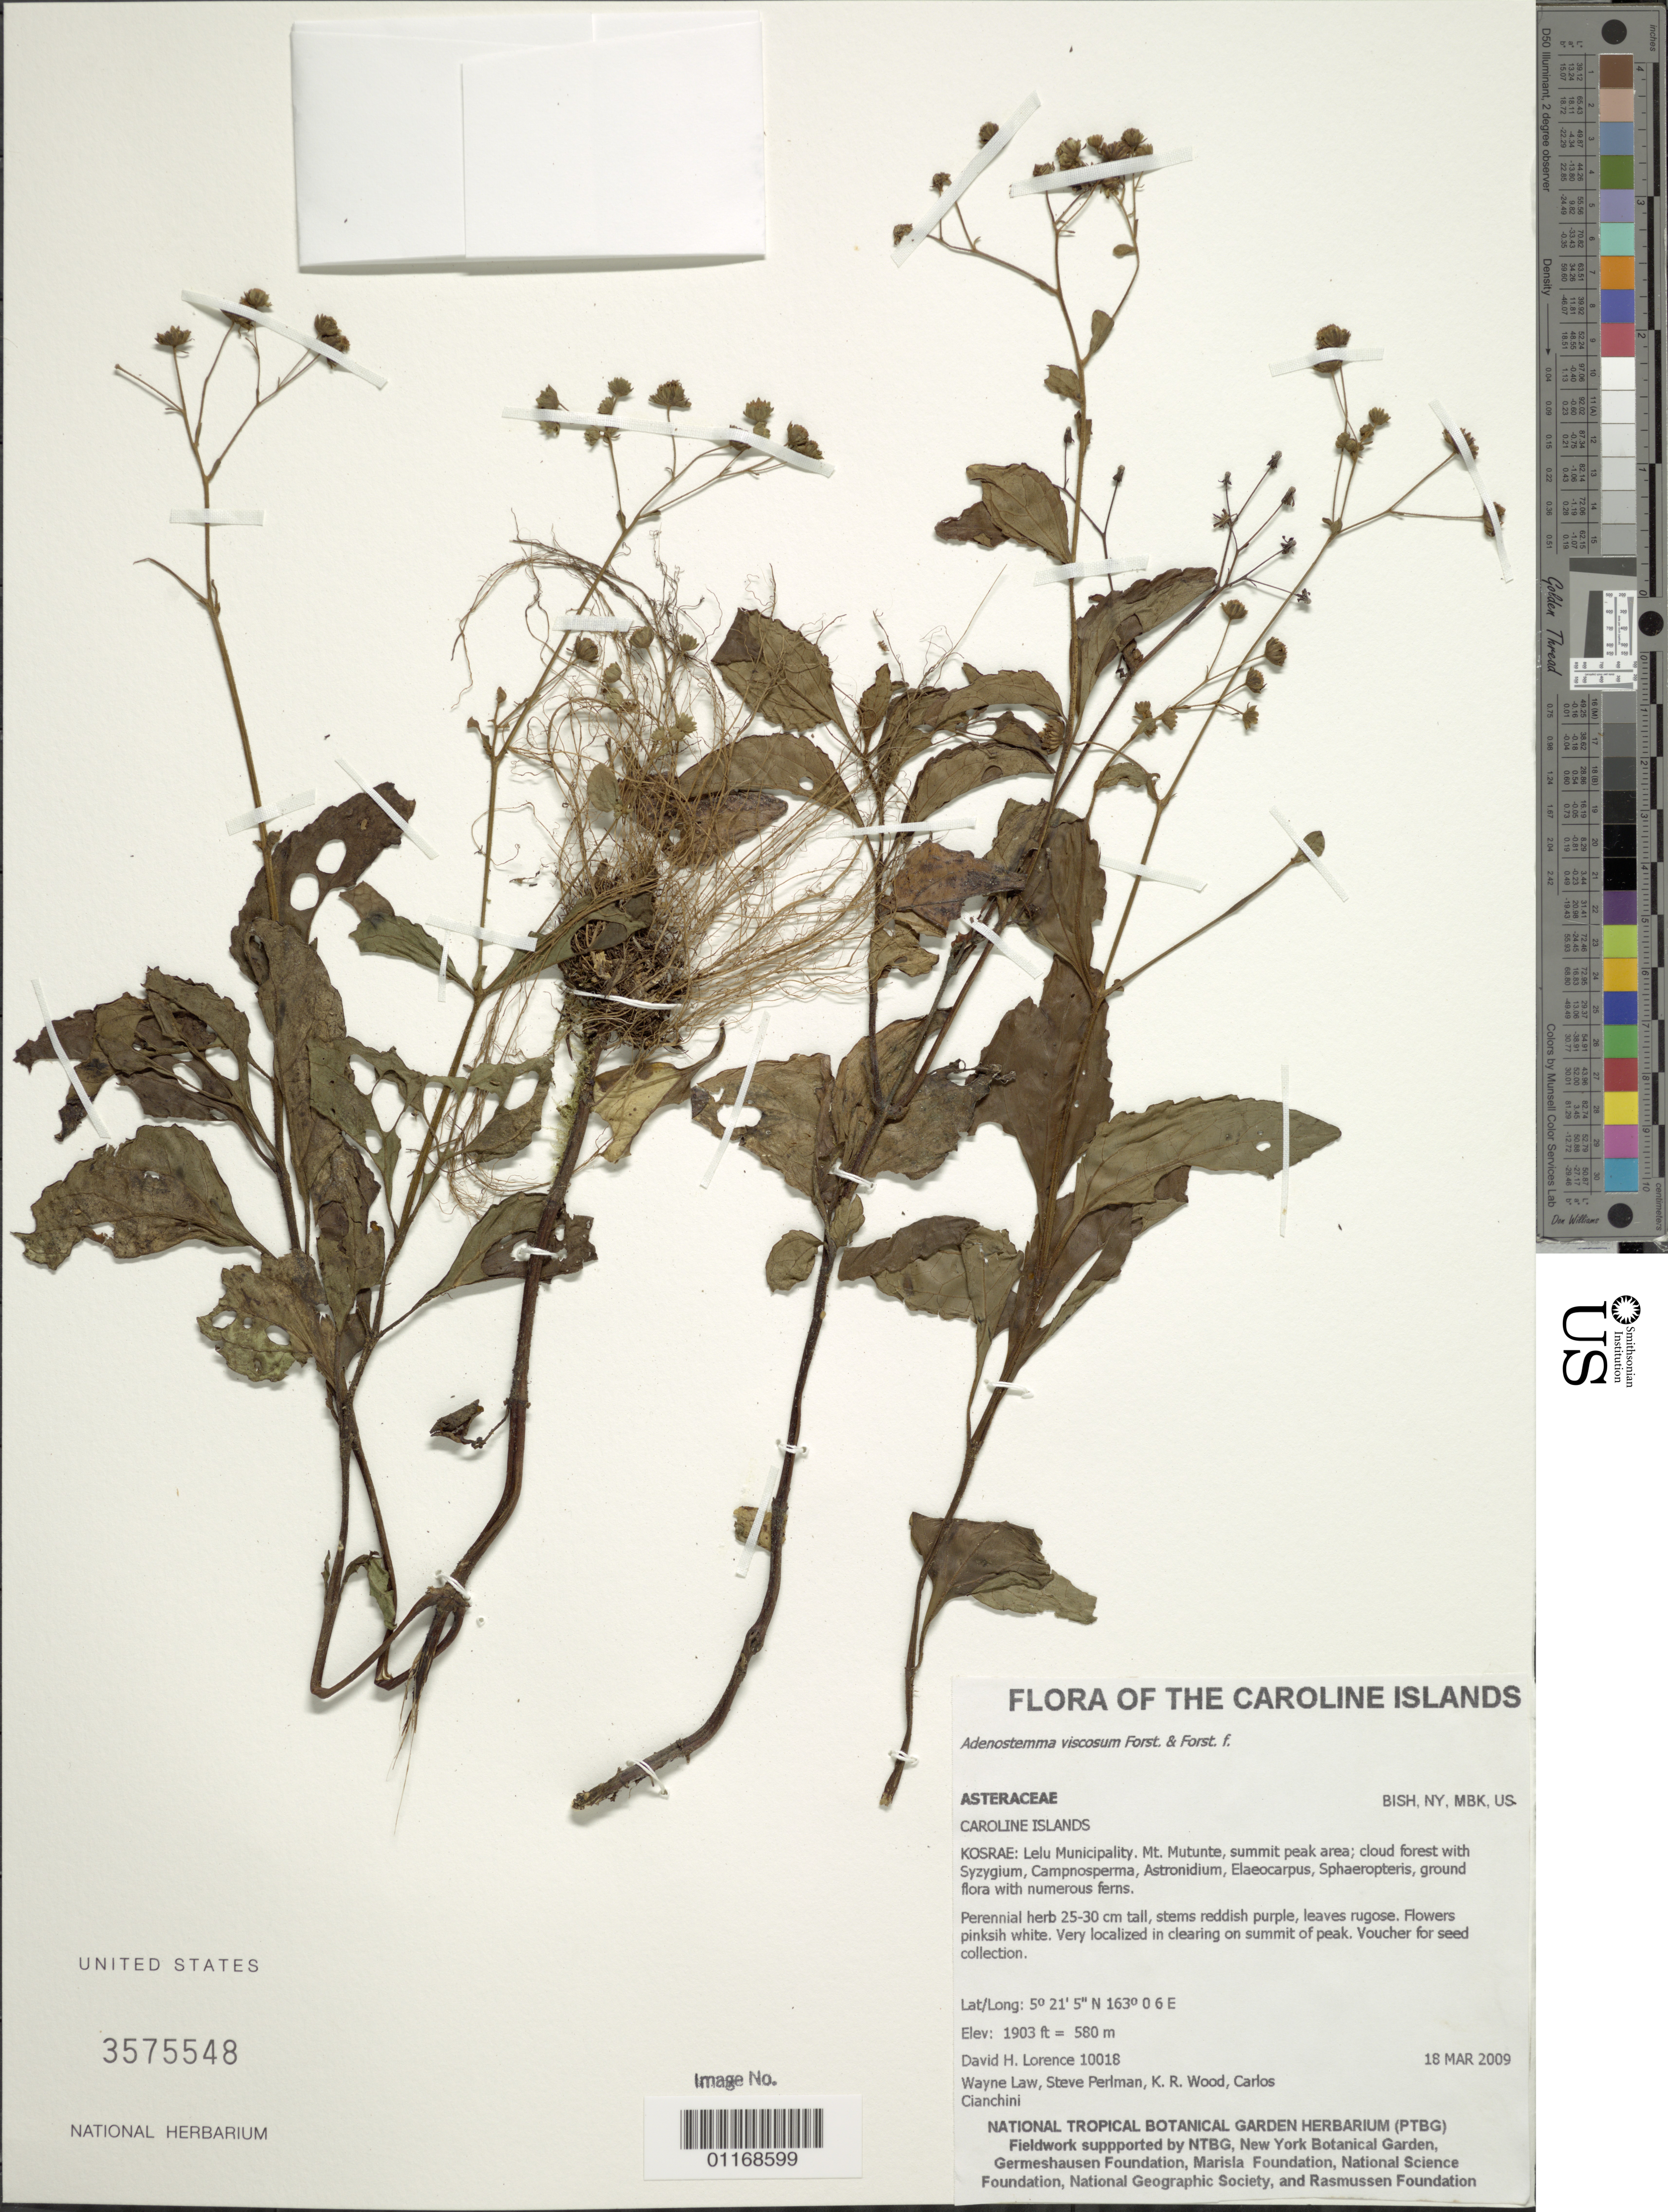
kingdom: Plantae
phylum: Tracheophyta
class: Magnoliopsida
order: Asterales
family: Asteraceae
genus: Adenostemma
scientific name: Adenostemma viscosum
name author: J.R. Forst. & G. Forst.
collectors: D. Lorence, W. Law, S. P. Perlman, K. R. Wood & C. Cianchini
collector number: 10018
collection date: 2009-03-18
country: Micronesia, Federated States of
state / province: Kosrae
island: Kosrae [Kusaie]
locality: Lelu Municipality. Mt. Mutunte.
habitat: Summit peak; cloud forest.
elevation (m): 580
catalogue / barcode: US 3575548